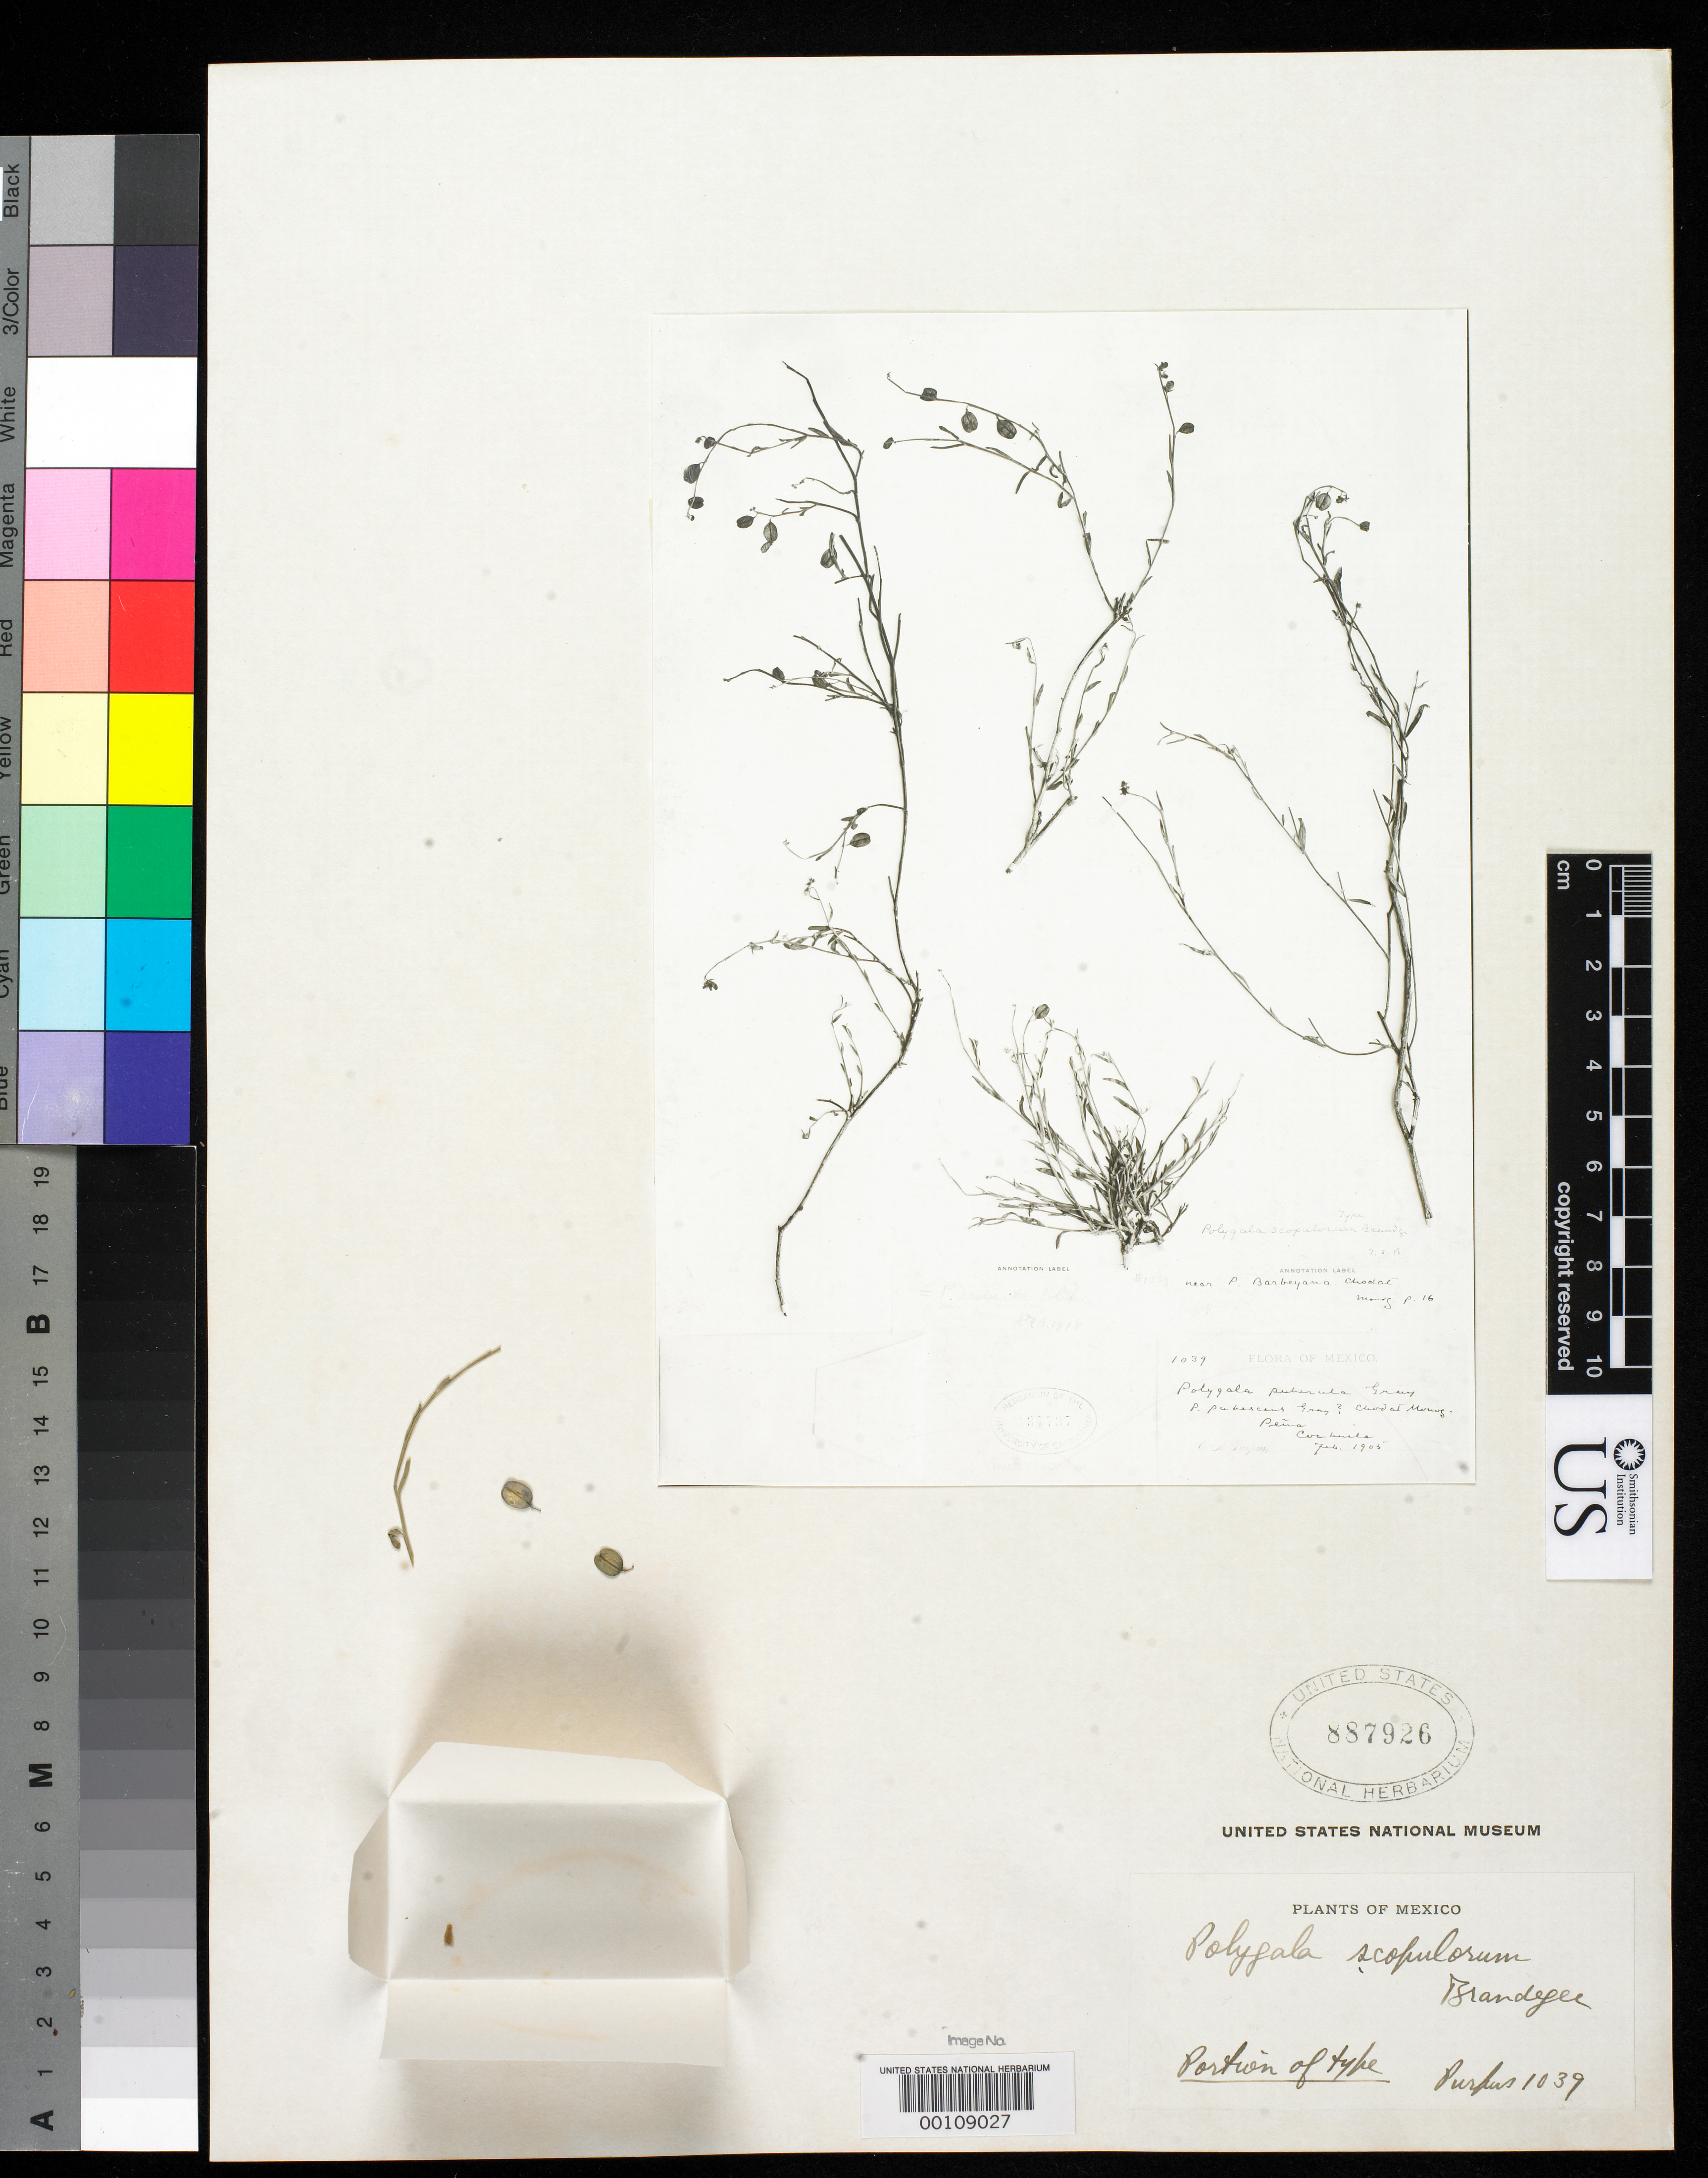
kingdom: Plantae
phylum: Tracheophyta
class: Magnoliopsida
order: Fabales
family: Polygalaceae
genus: Polygala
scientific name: Polygala scopulorum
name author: Brandegee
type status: Isotype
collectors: C. A. Purpus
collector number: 1039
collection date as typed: Feb 1905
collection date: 1905-02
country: Mexico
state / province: Coahuila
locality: Near Pena.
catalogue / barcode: US 887926